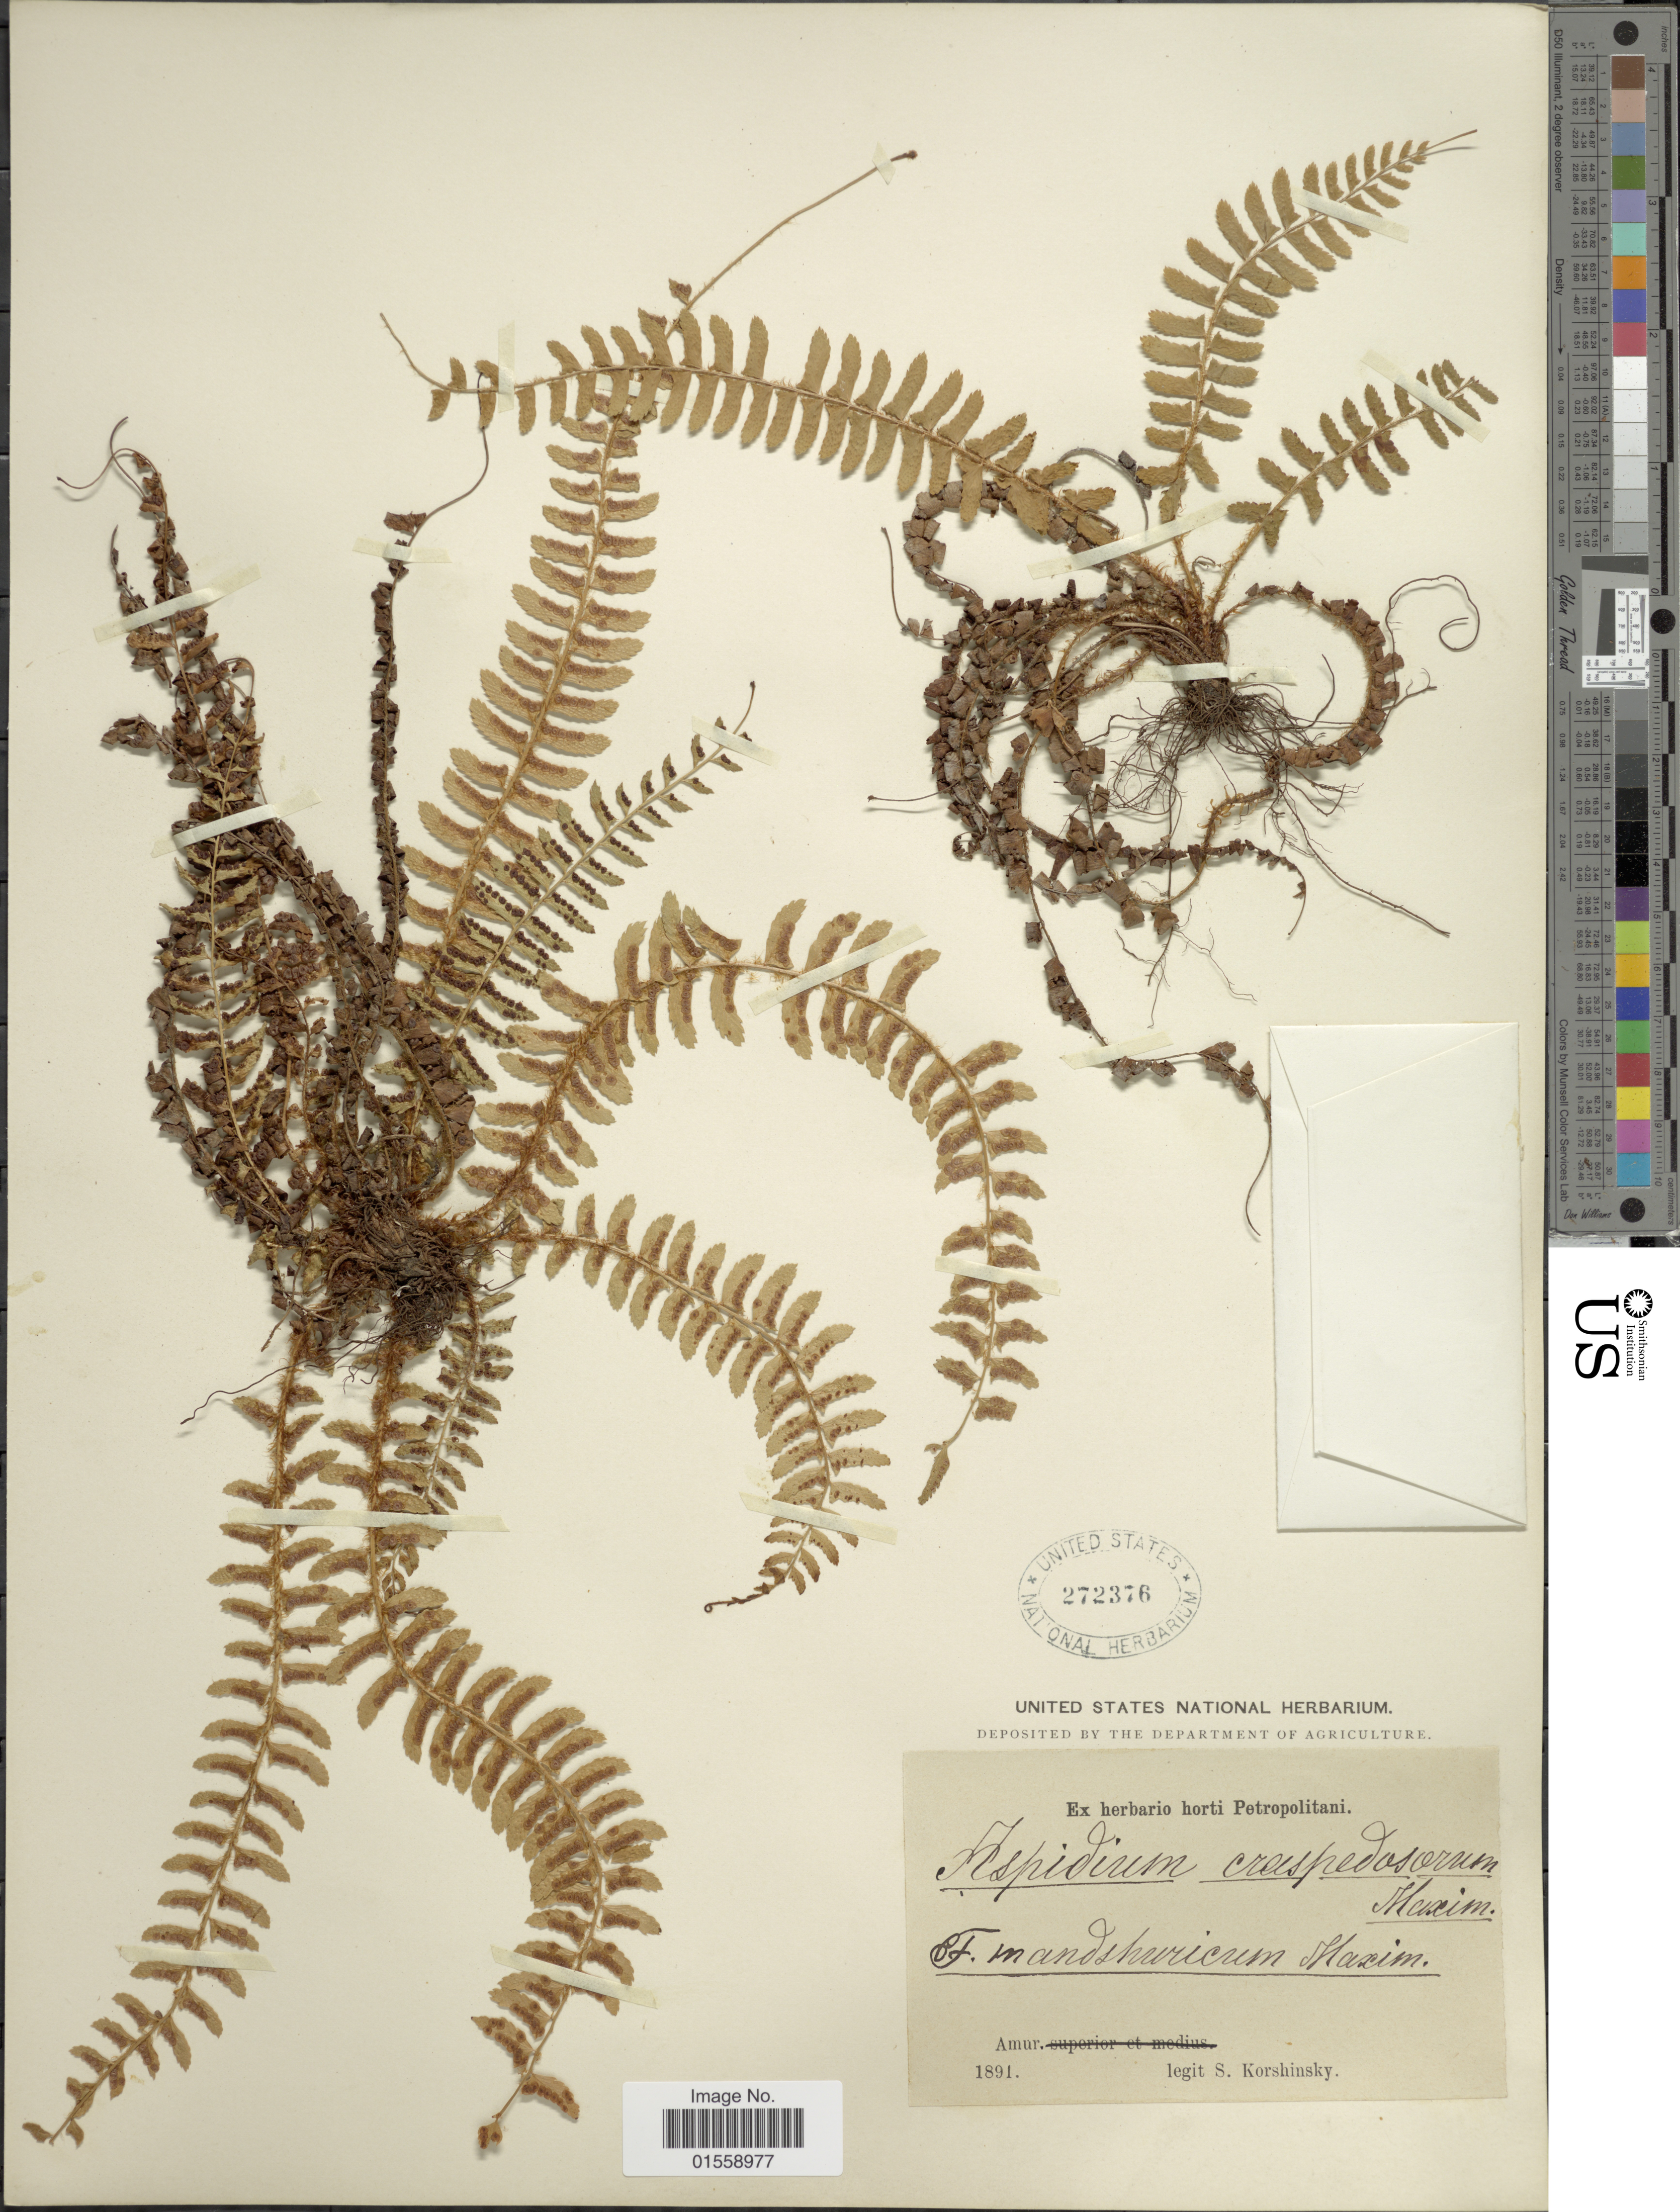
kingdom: Plantae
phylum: Tracheophyta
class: Polypodiopsida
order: Polypodiales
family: Dryopteridaceae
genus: Polystichum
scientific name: Polystichum craspedosorum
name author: (Maxim.) Diels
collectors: S. I. Korshinsky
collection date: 1891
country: Russian Federation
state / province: Amur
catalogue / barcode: US 272376